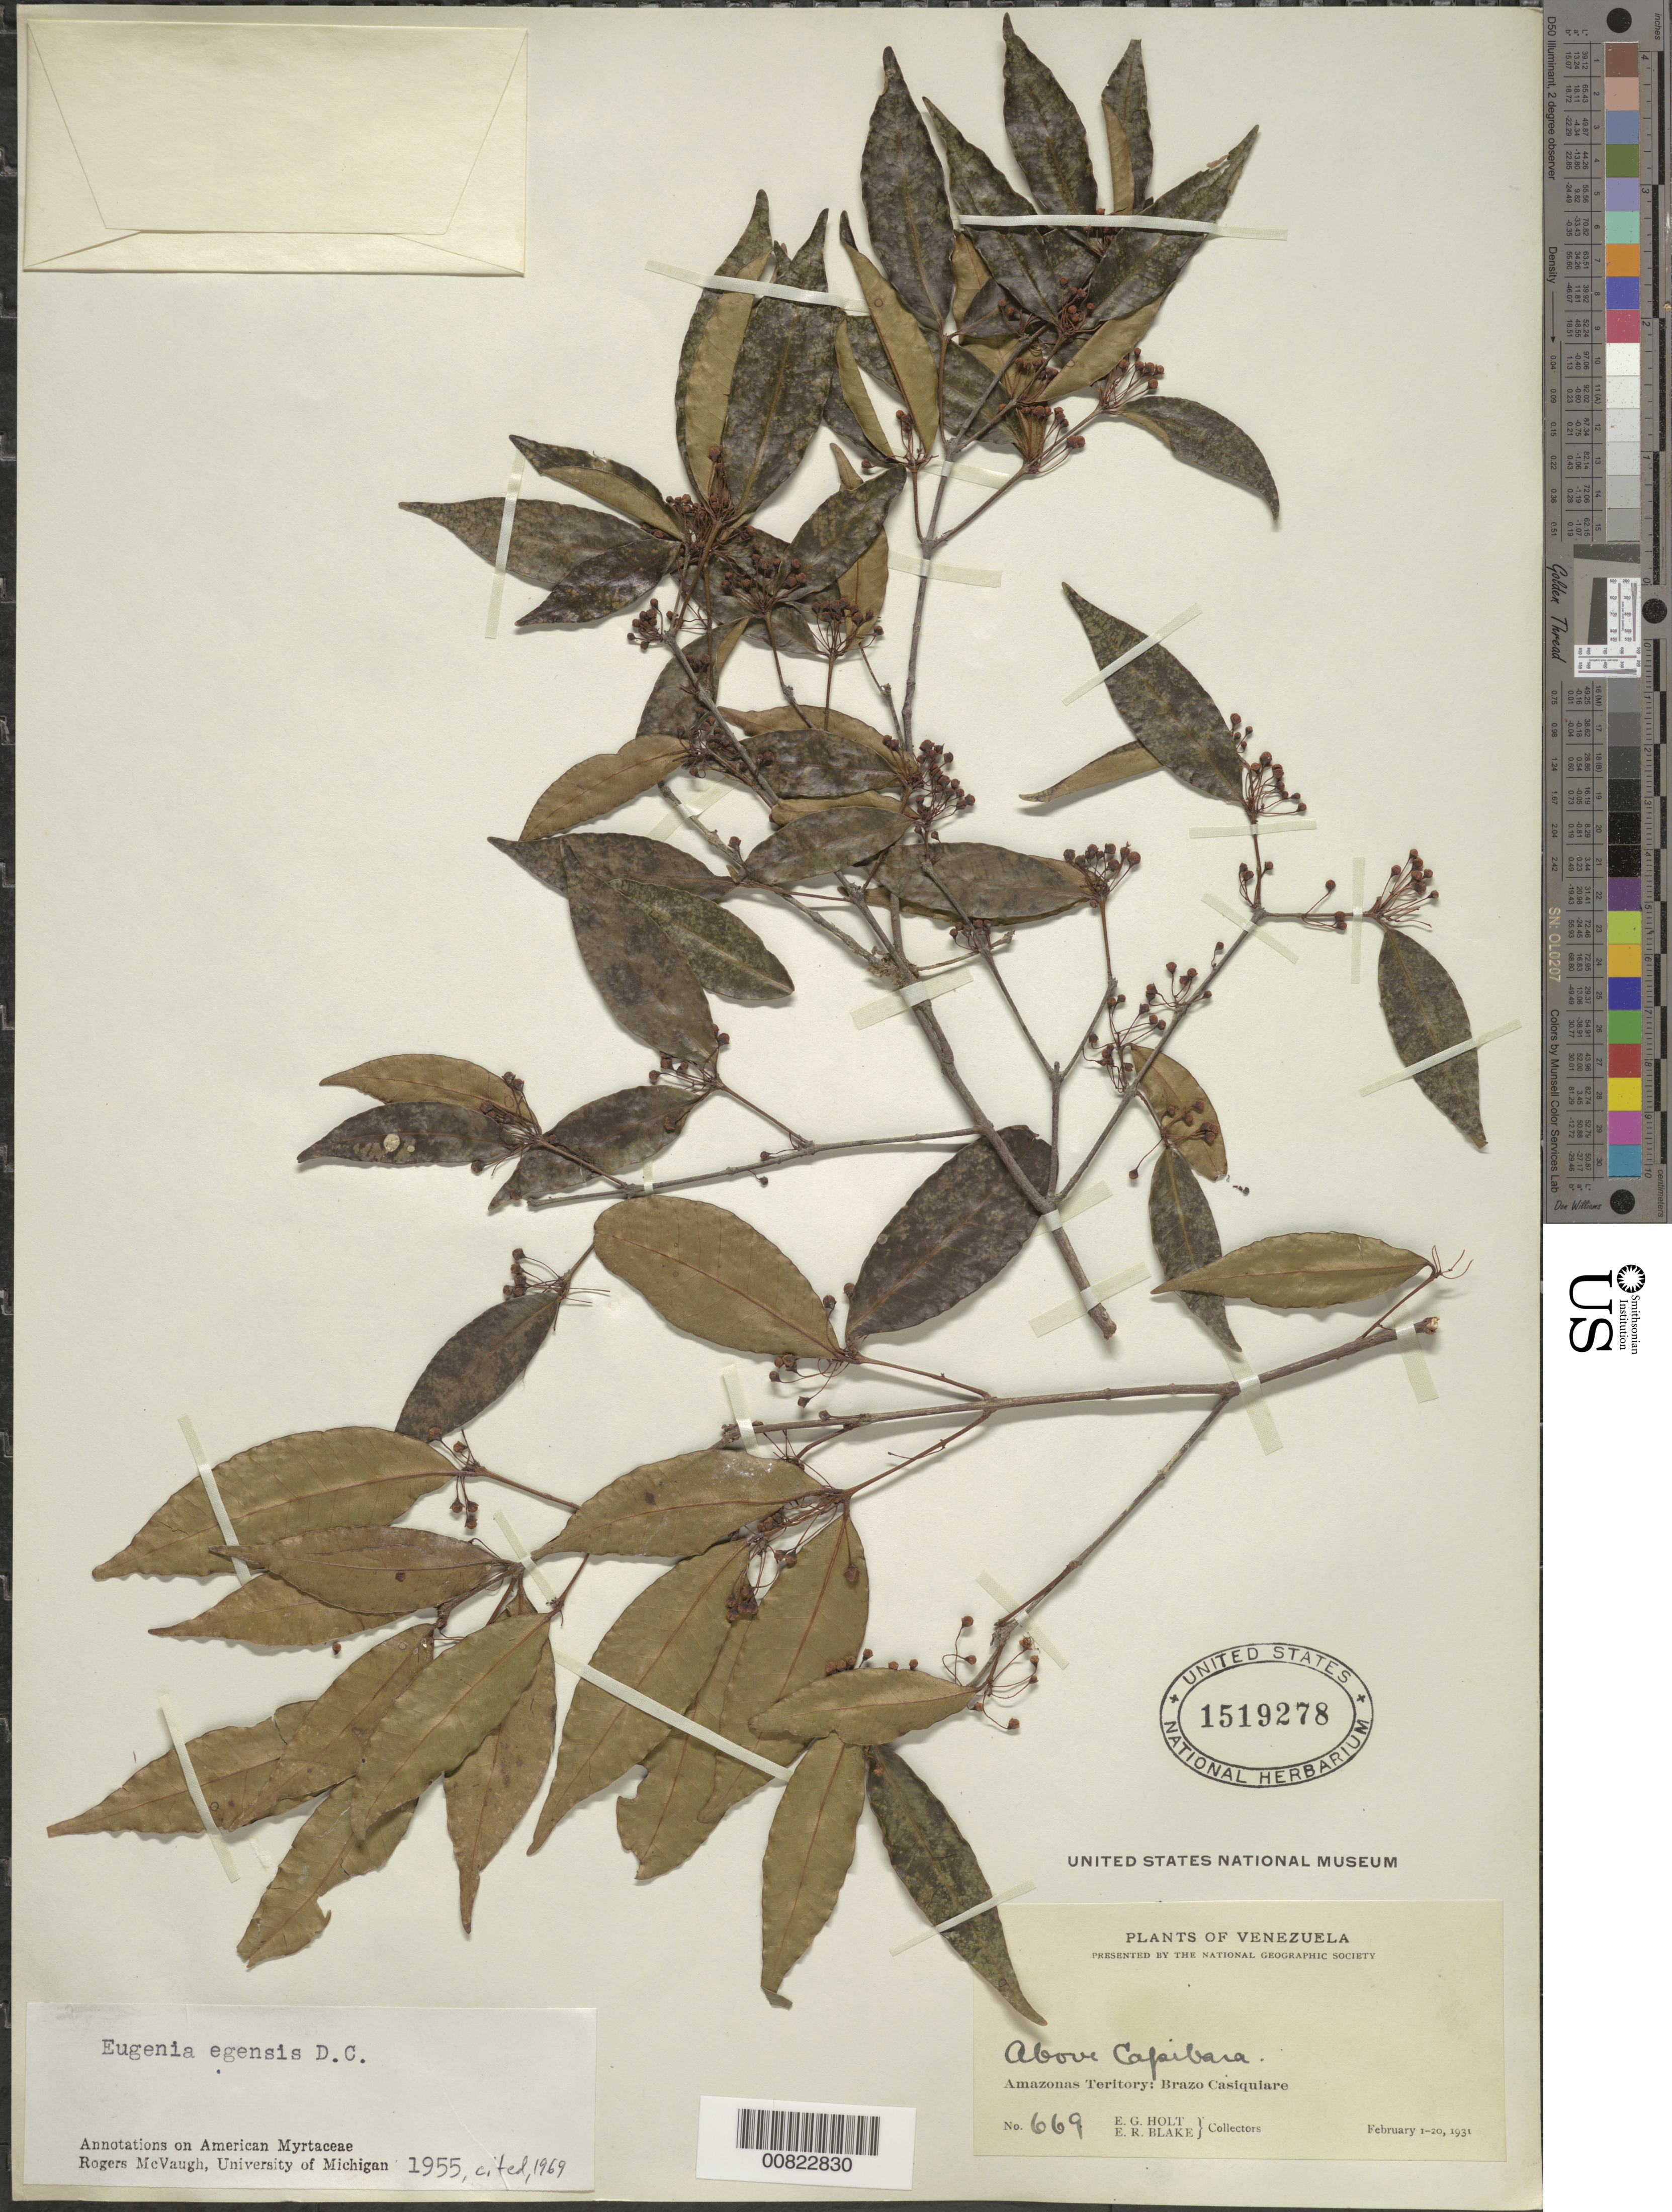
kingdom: Plantae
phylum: Tracheophyta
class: Magnoliopsida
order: Myrtales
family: Myrtaceae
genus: Eugenia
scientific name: Eugenia egensis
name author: DC.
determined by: McVaugh, R.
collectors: E. Holt & E. R. Blake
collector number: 669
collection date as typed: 1-Feb-31 to 20-Feb-31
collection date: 1931-02-01/1931-02-20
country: Venezuela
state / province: Amazonas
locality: Brazo Casiquiare, above Capibara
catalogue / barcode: US 1519278